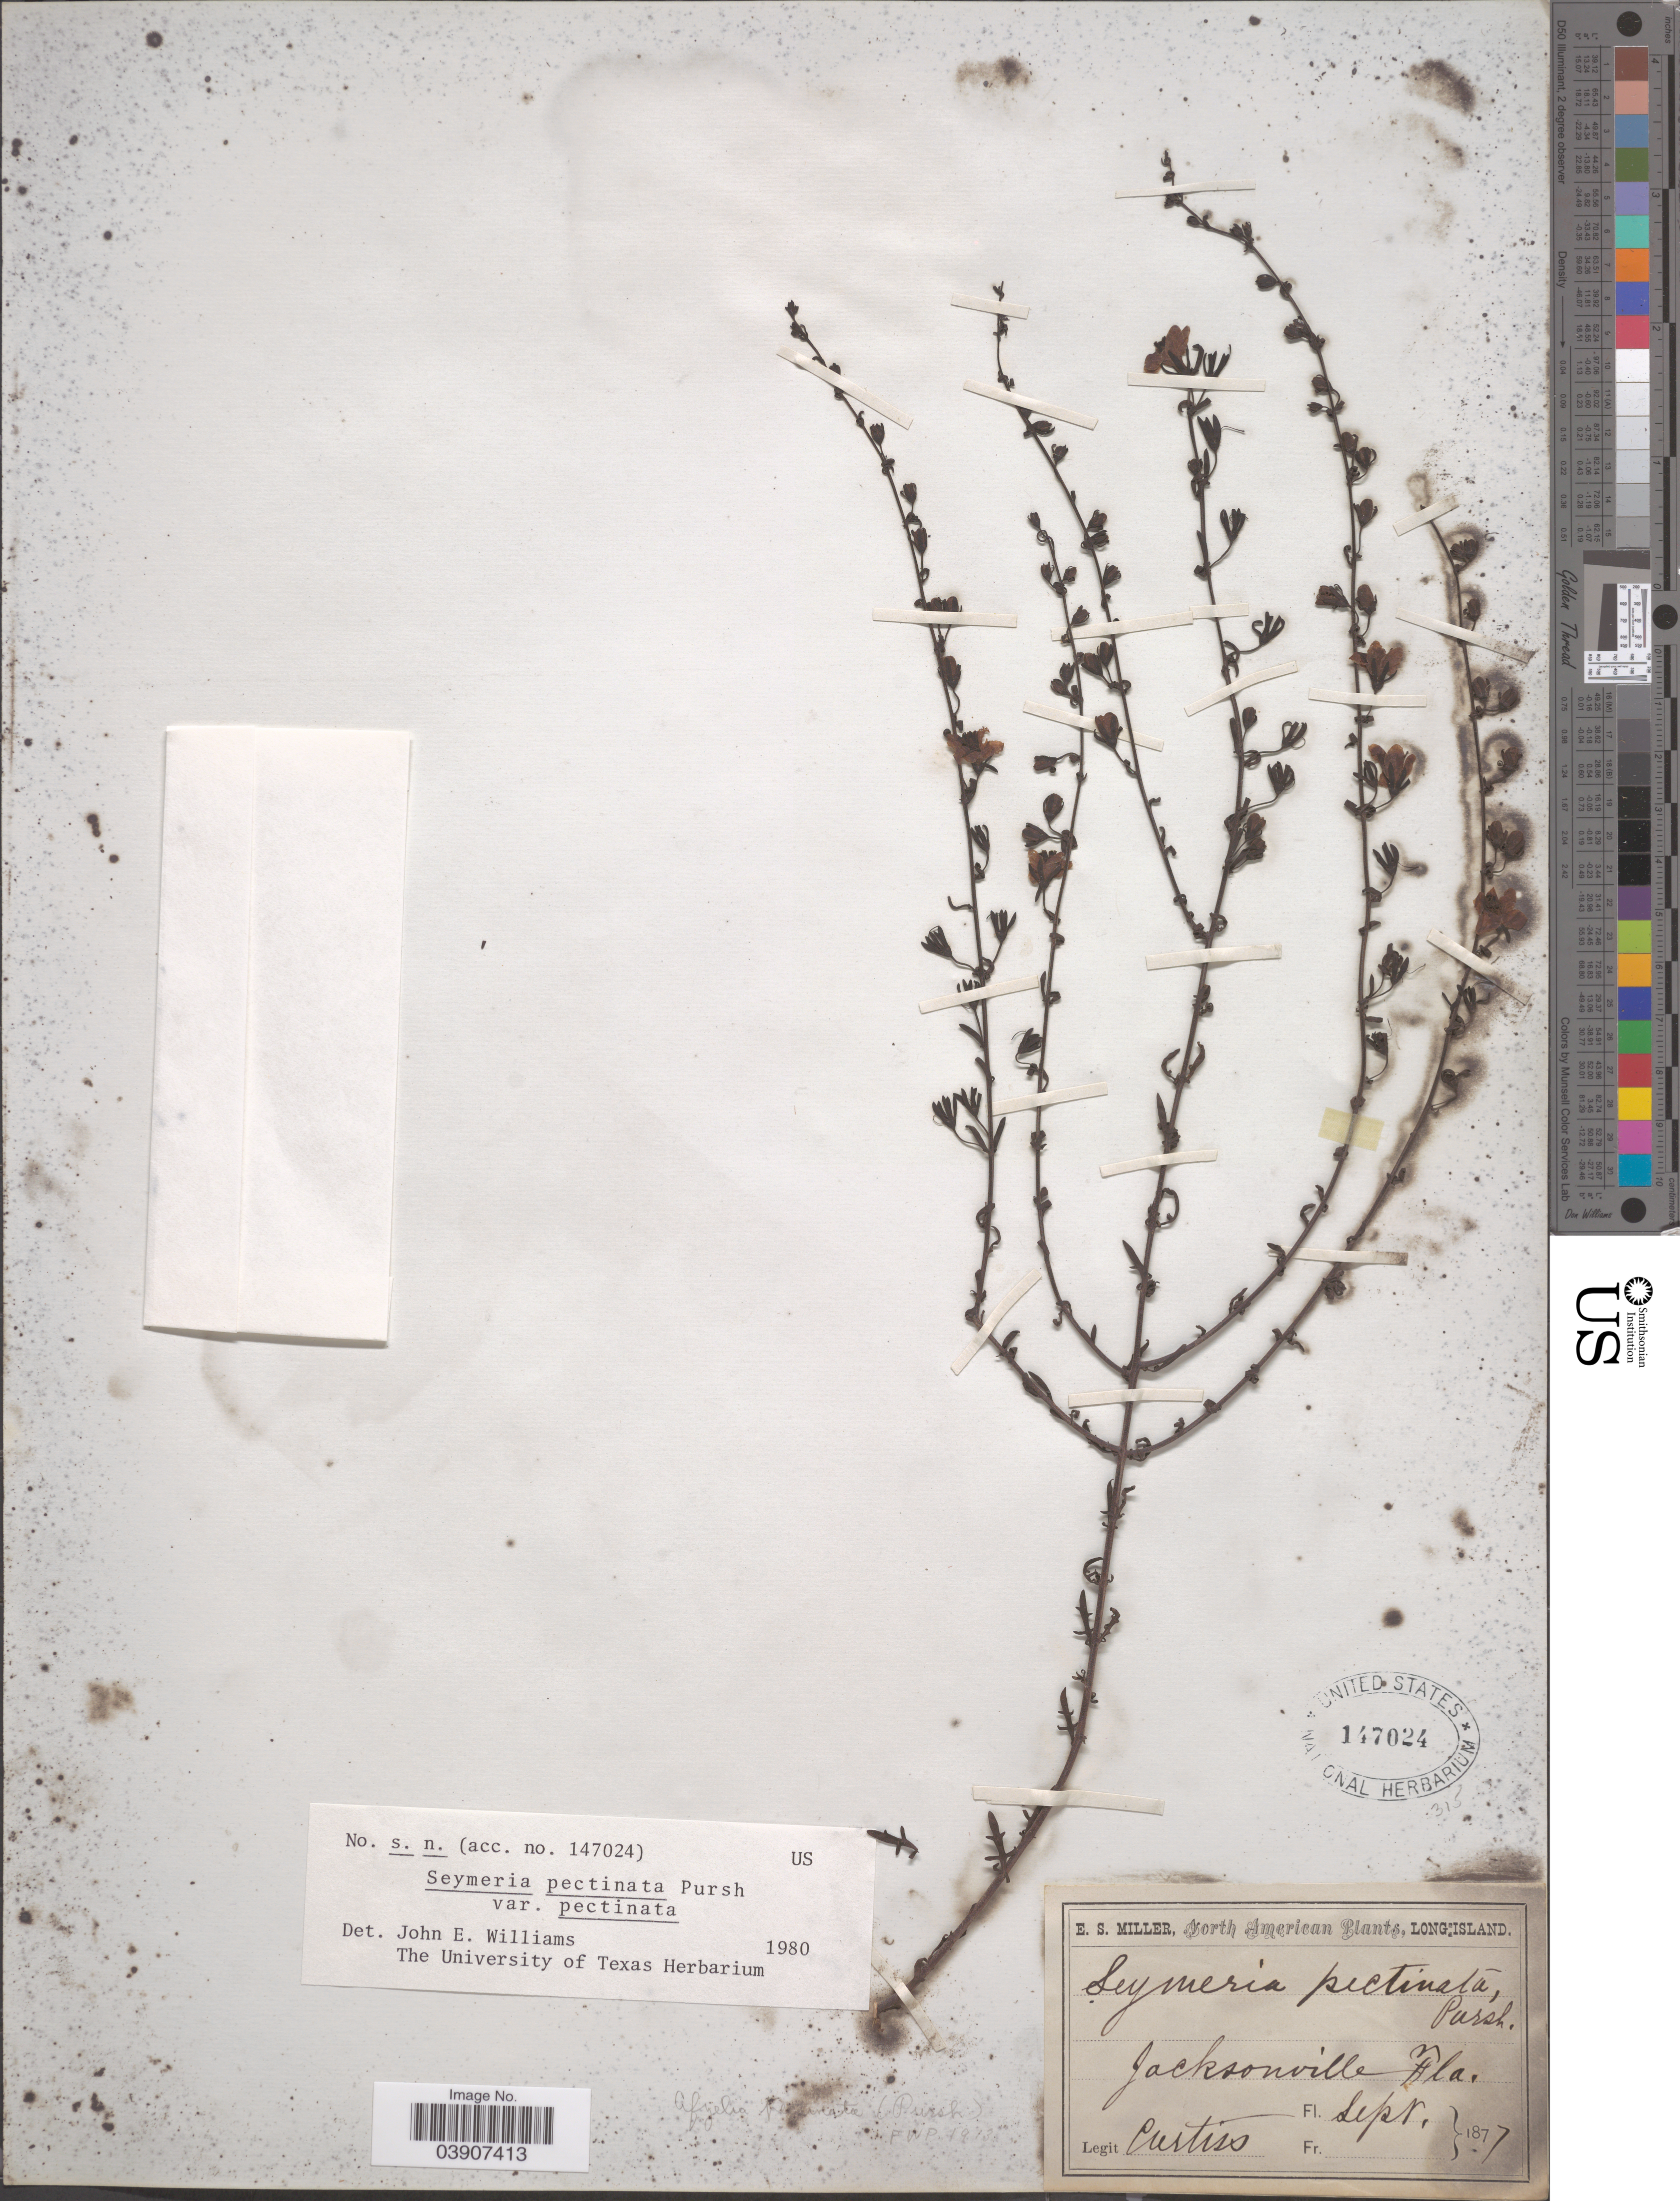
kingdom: Plantae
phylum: Tracheophyta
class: Magnoliopsida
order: Lamiales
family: Orobanchaceae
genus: Seymeria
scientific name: Seymeria pectinata var. pectinata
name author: Pursh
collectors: -. Curtiss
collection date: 1877-09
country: United States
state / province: Florida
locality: Jacksonville.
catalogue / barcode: US 147024